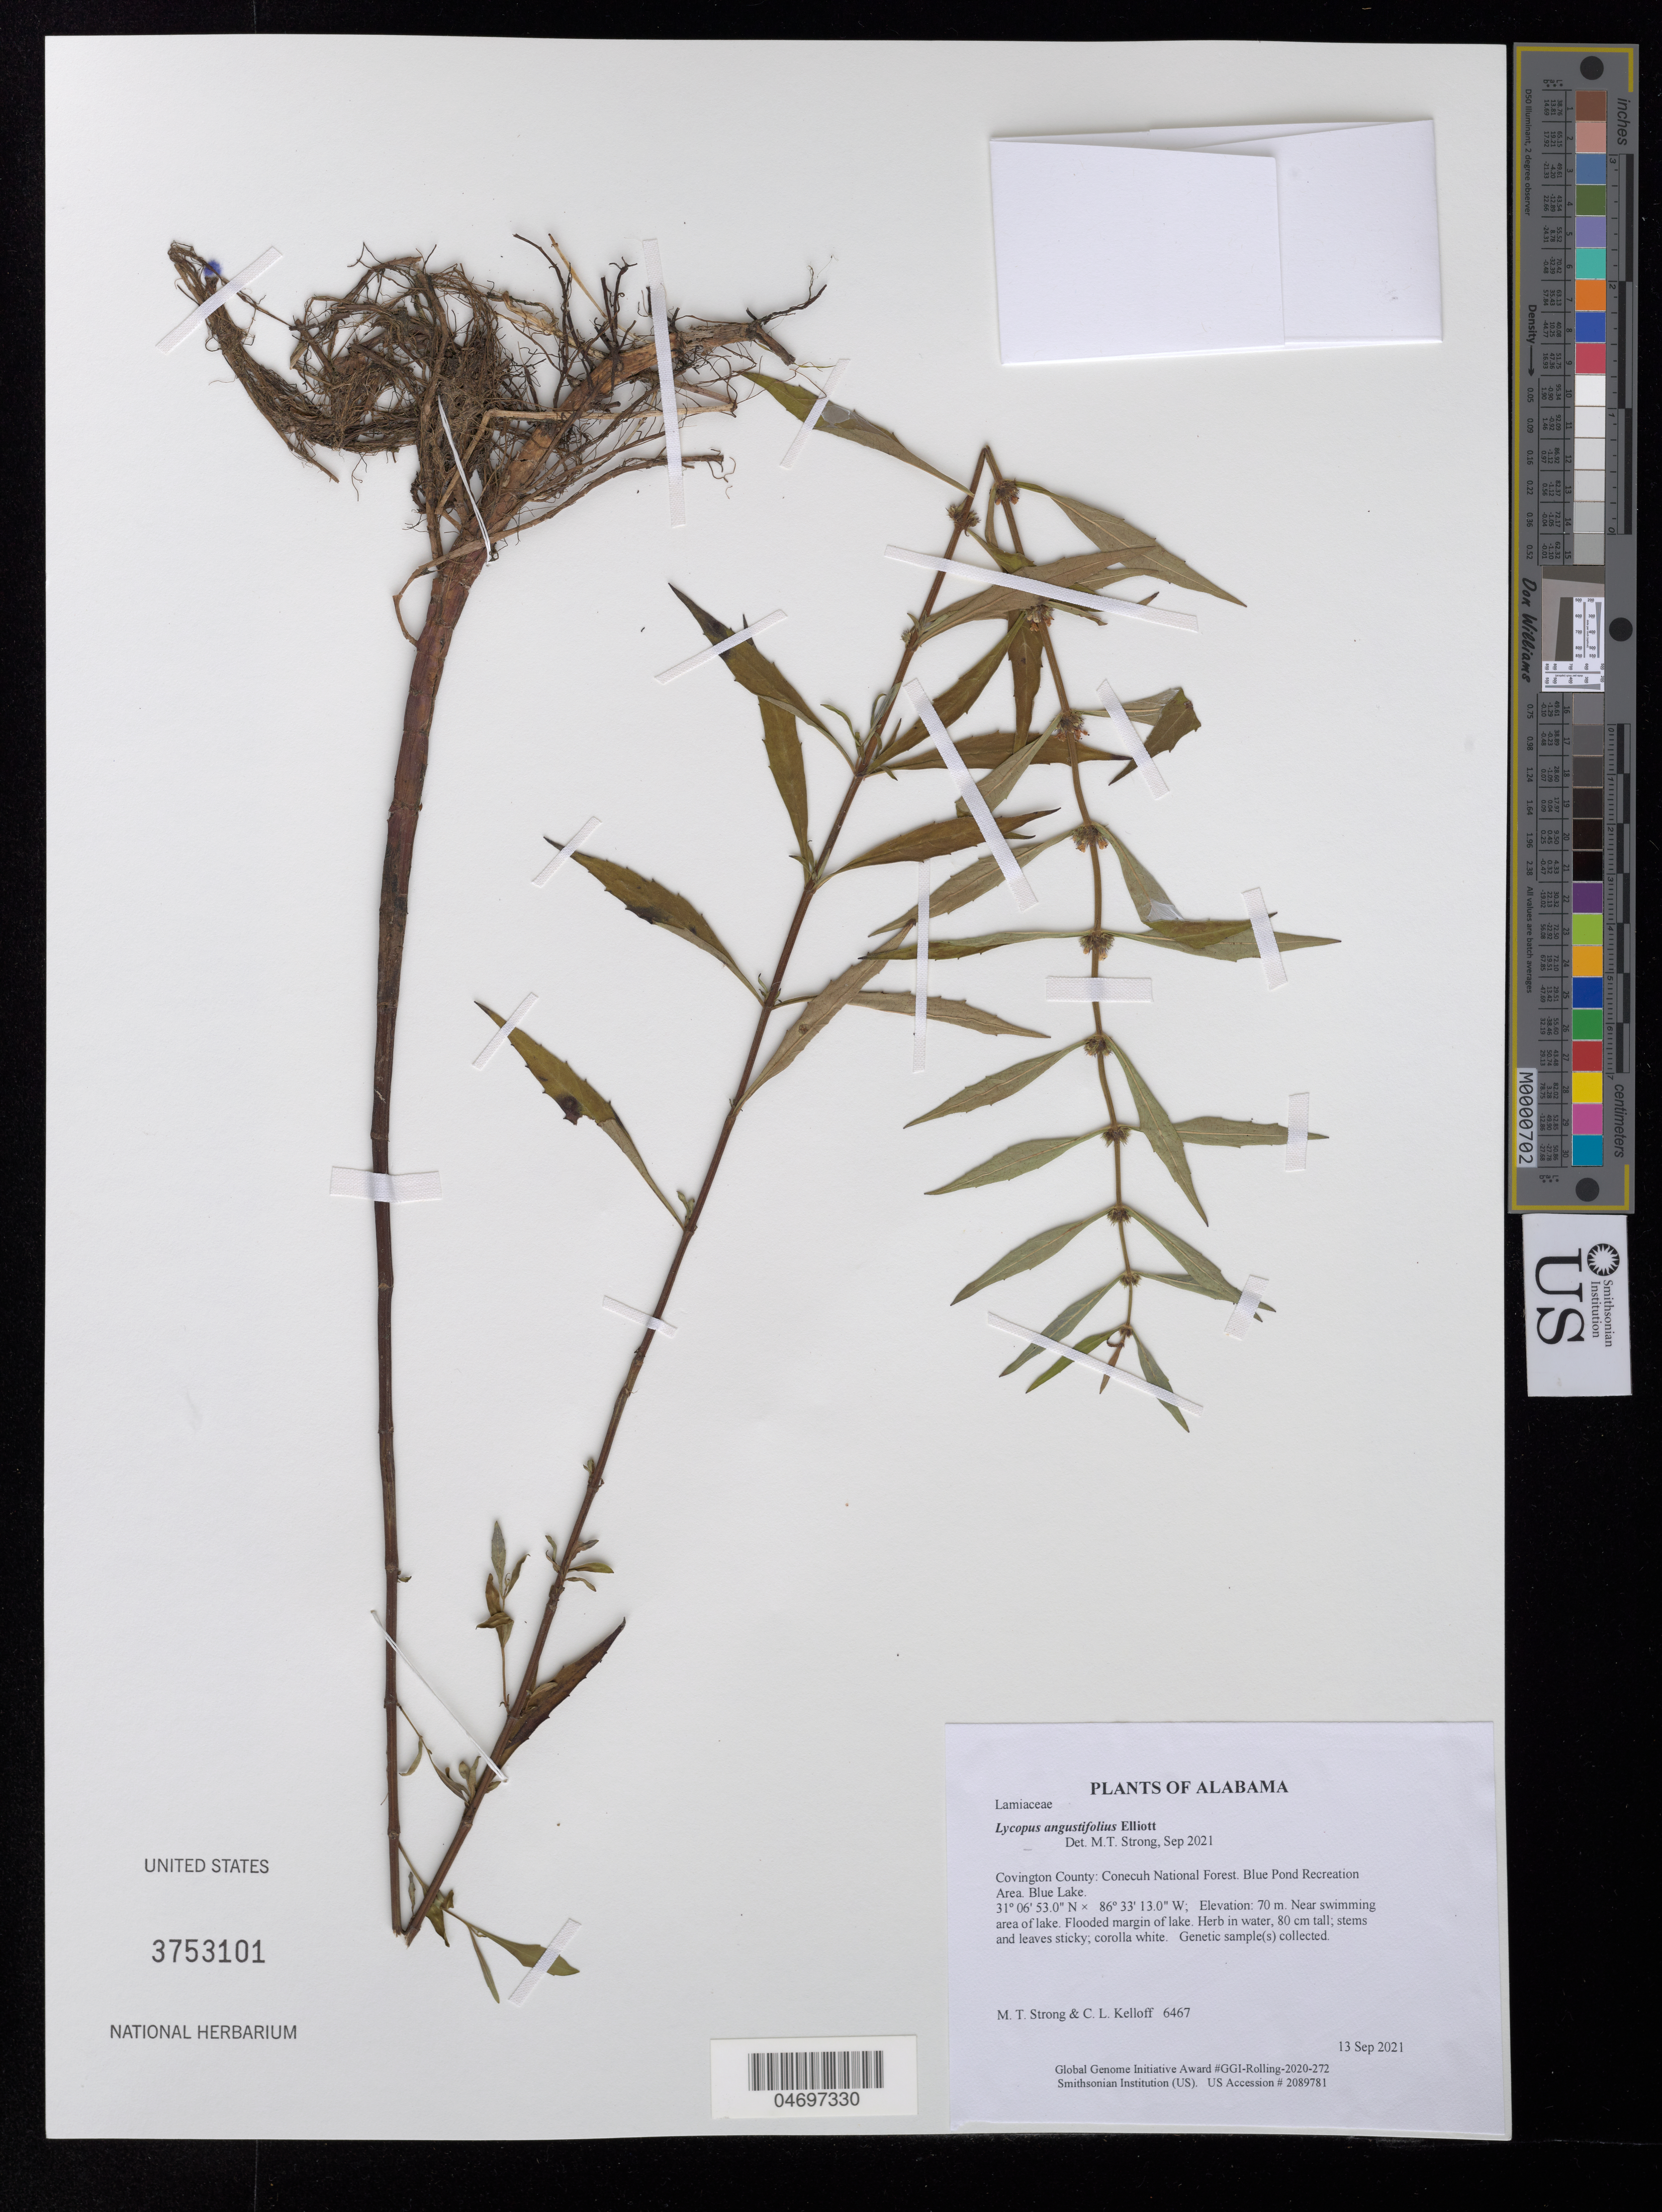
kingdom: Plantae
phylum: Tracheophyta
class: Magnoliopsida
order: Lamiales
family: Lamiaceae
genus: Lycopus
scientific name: Lycopus angustifolius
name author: Elliott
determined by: Strong, Mark T.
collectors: M. T. Strong & C. L. Kelloff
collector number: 6467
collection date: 2021-09-13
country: United States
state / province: Alabama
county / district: Covington County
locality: Conecuh National Forest. Blue Pond Recreation Area. Blue Lake.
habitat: Near swimming area of lake. Flooded margin of lake.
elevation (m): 70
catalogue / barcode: US 3753101